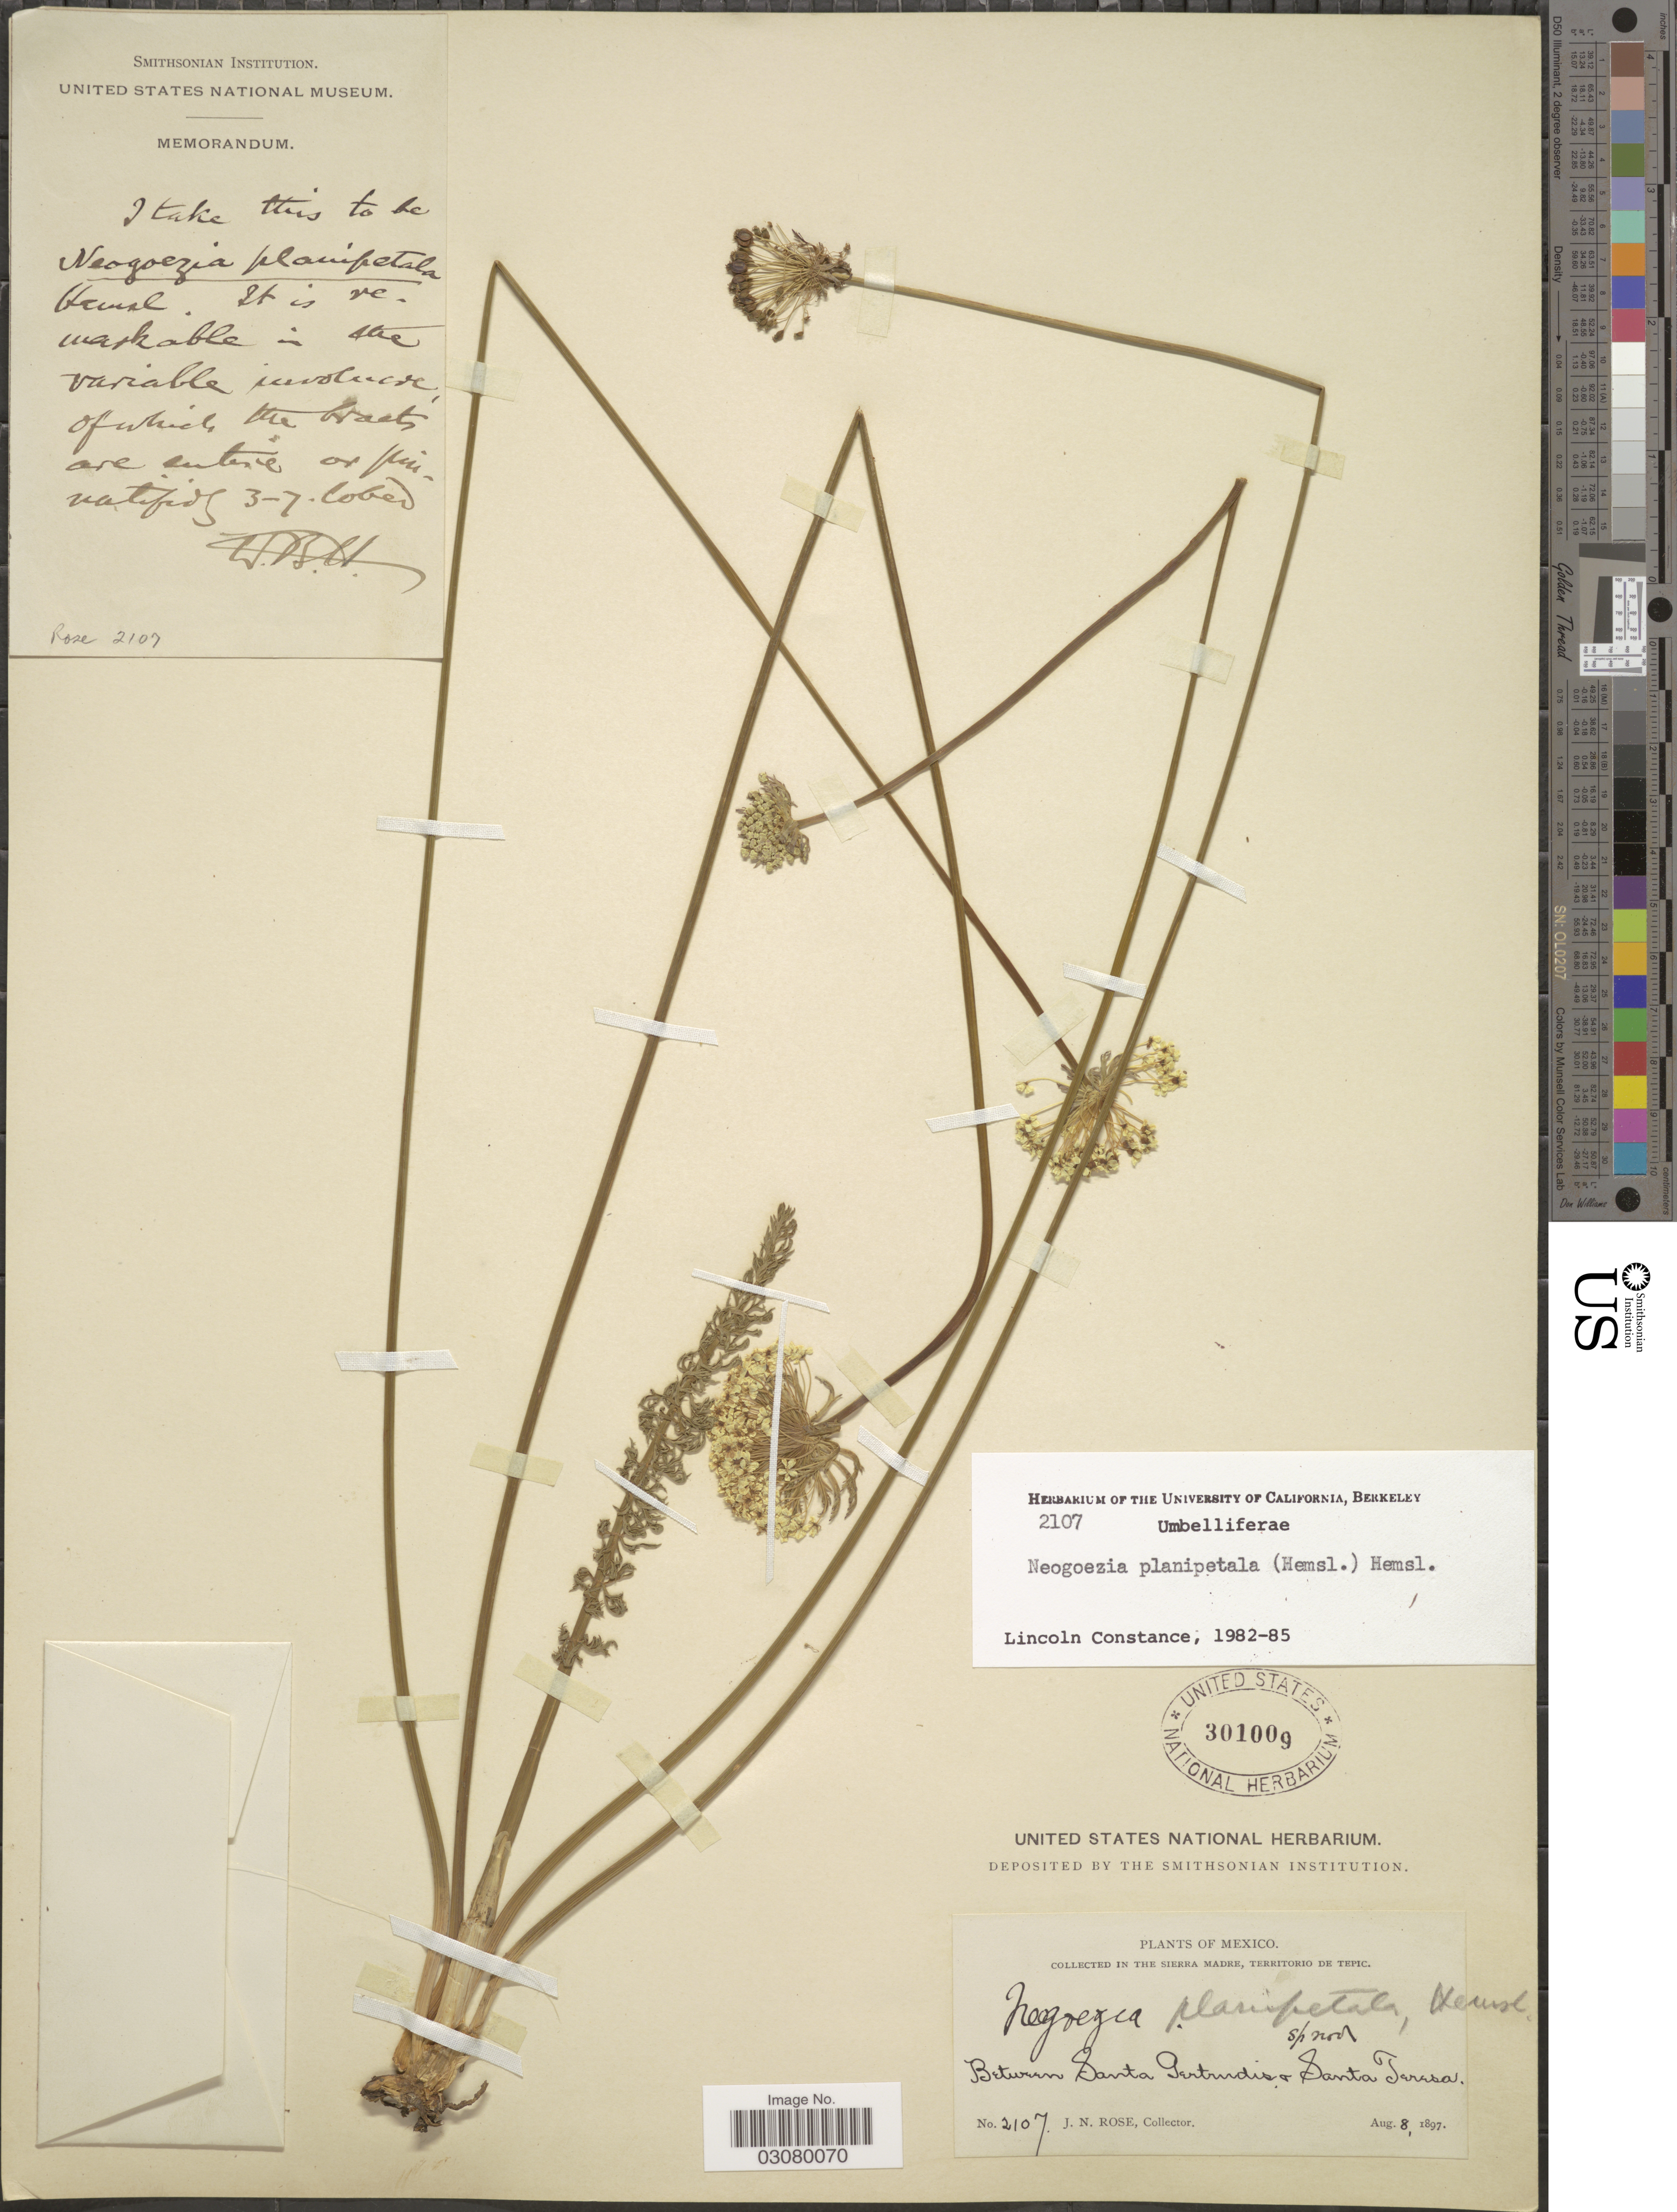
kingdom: Plantae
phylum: Tracheophyta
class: Magnoliopsida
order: Apiales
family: Apiaceae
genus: Neogoezia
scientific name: Neogoezia planipetala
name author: (Hemsl.) Hemsl.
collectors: J. N. Rose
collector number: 2107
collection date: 1897-08-08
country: Mexico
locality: In the Sierra Madre, Territorio de Tepic. Between Santa Gertrudis & Santa Teresa.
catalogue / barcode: US 301009